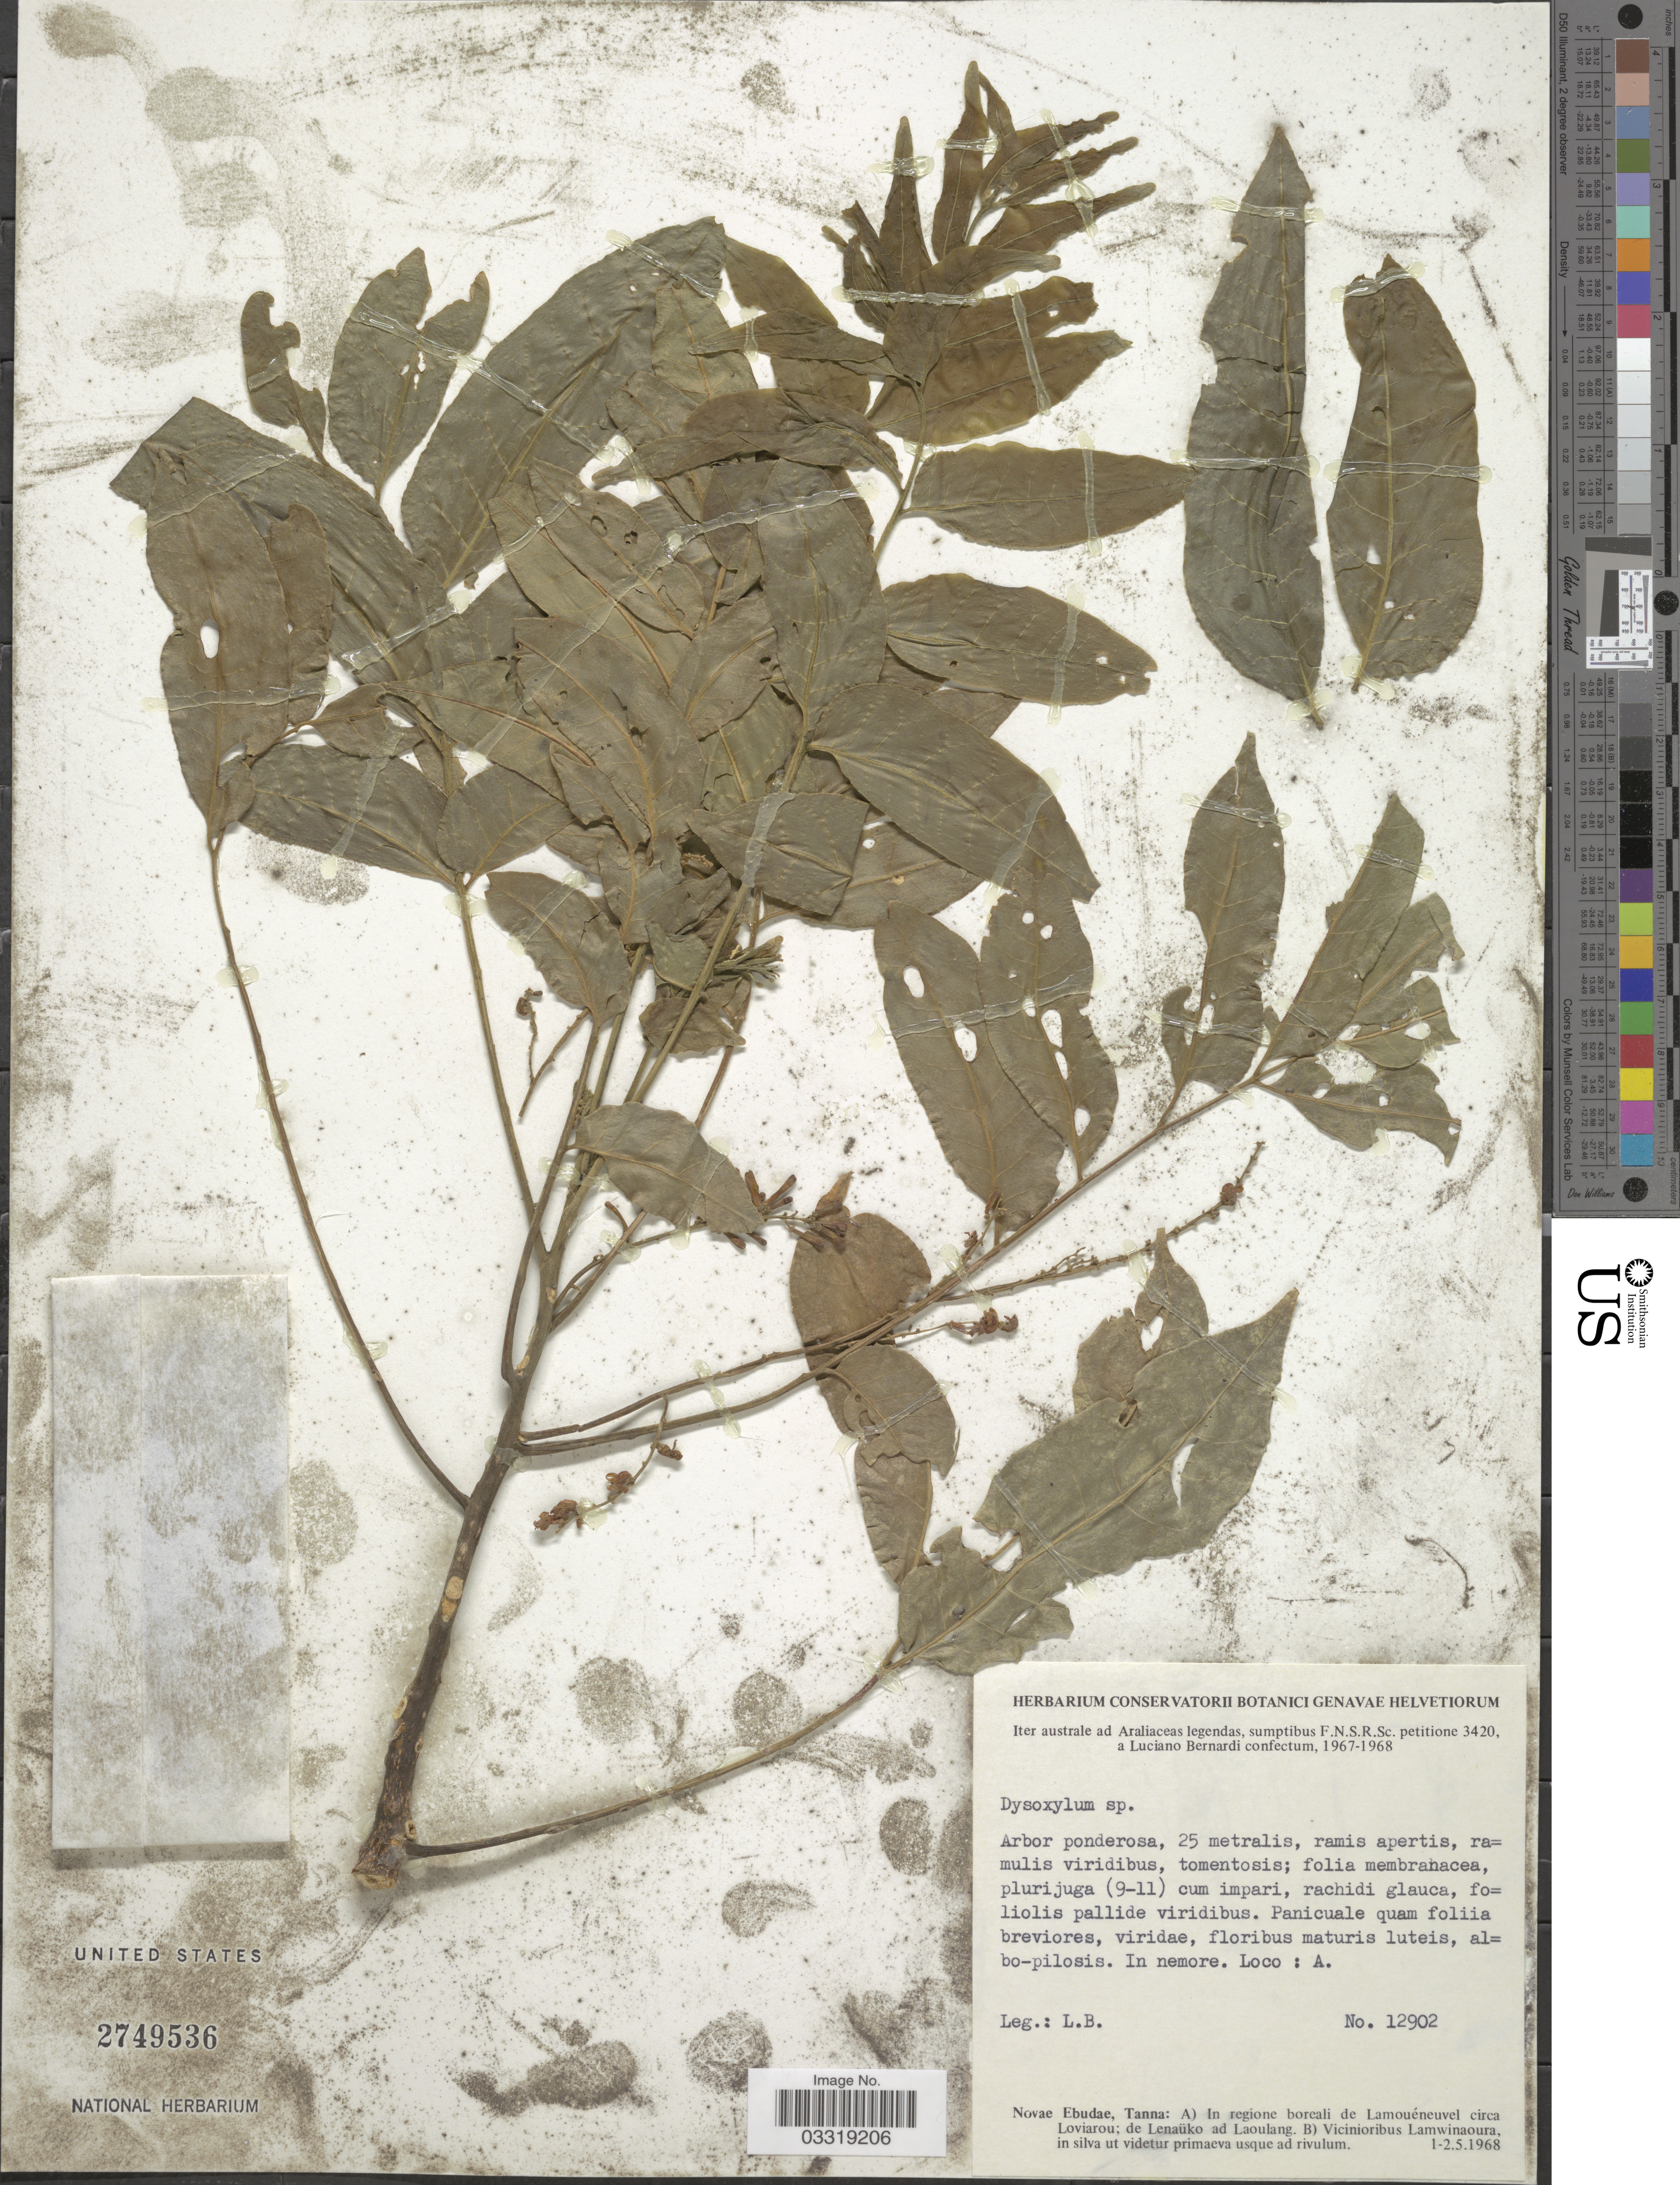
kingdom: Plantae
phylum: Tracheophyta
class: Magnoliopsida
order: Sapindales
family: Meliaceae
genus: Didymocheton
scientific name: Didymocheton mollis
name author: (Miq.) Holzmeyer & Hauenschild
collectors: L. Bernardi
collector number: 12902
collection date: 1968-05-01/1968-05-02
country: Vanuatu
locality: Novae Ebudae, Tanna: In regione boreali de Lamouéneuvel circa Loviarou; de Lenaüko ad Laoulang.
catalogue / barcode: US 2749536